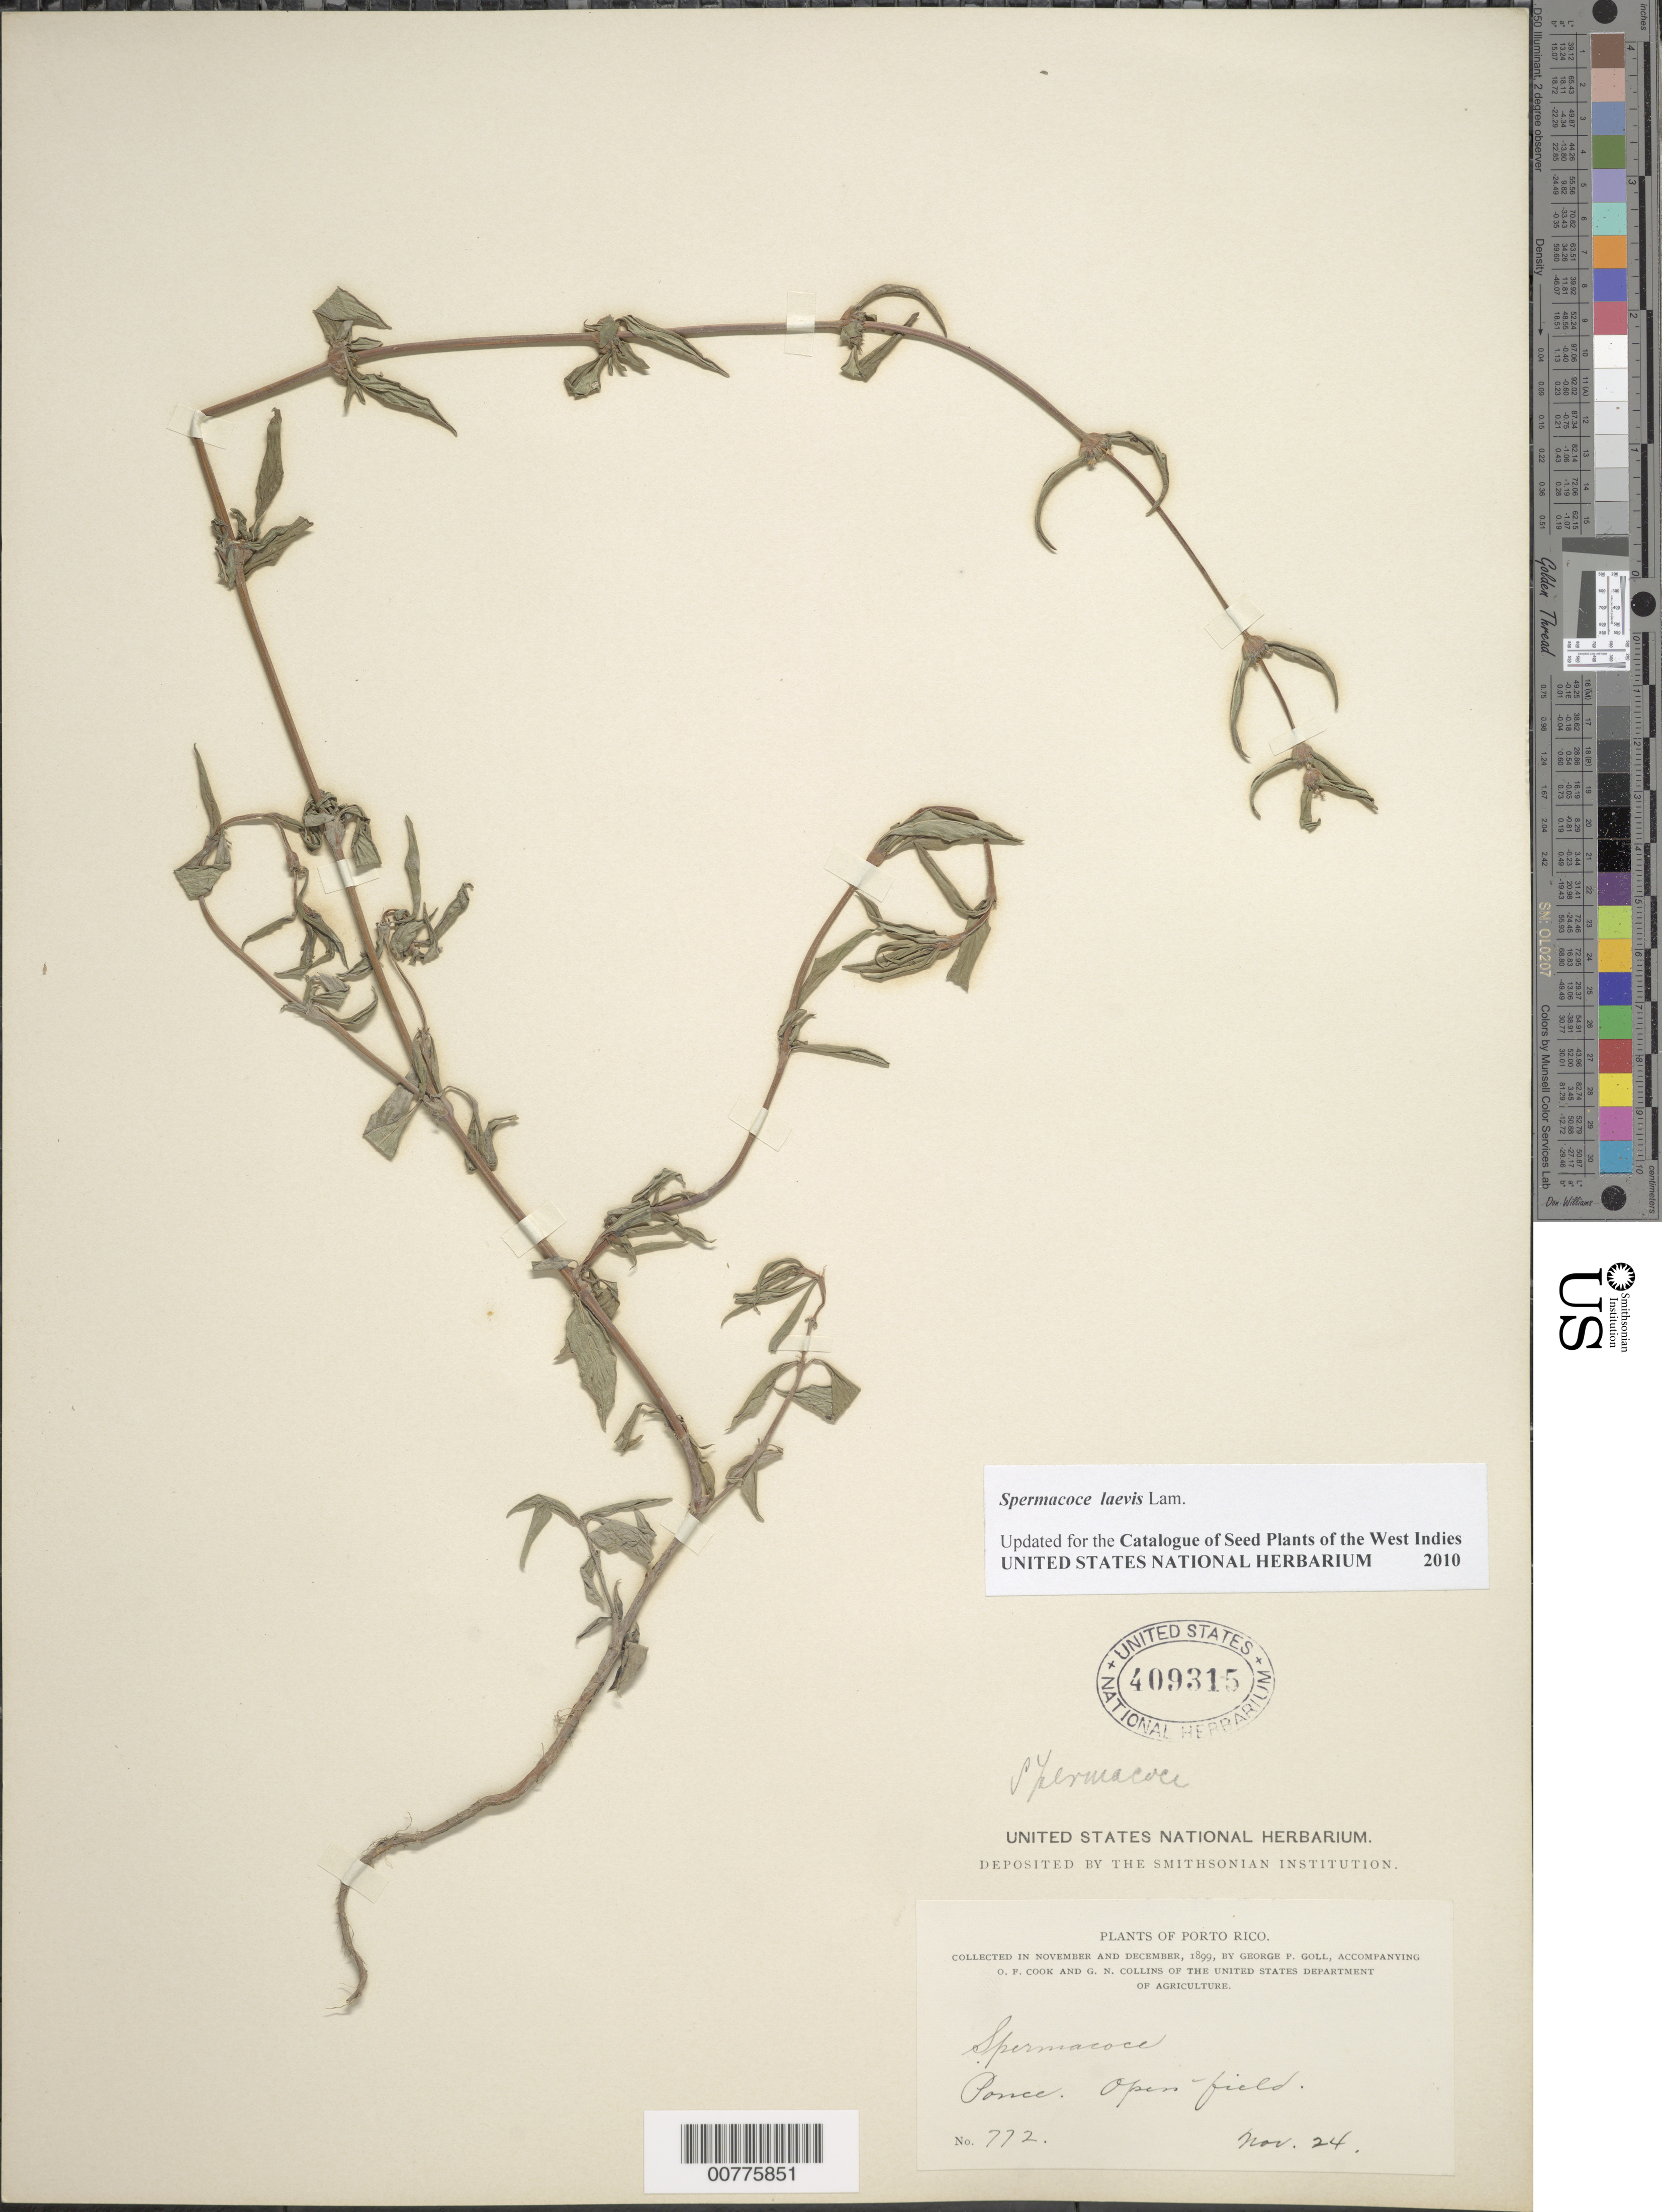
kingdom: Plantae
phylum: Tracheophyta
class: Magnoliopsida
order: Gentianales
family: Rubiaceae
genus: Spermacoce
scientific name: Spermacoce laevis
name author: Lam.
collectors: G. Goll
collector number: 772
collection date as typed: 24 Nov 1899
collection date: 1899-11-24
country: Puerto Rico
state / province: Ponce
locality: Ponce, open-field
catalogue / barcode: US 409315